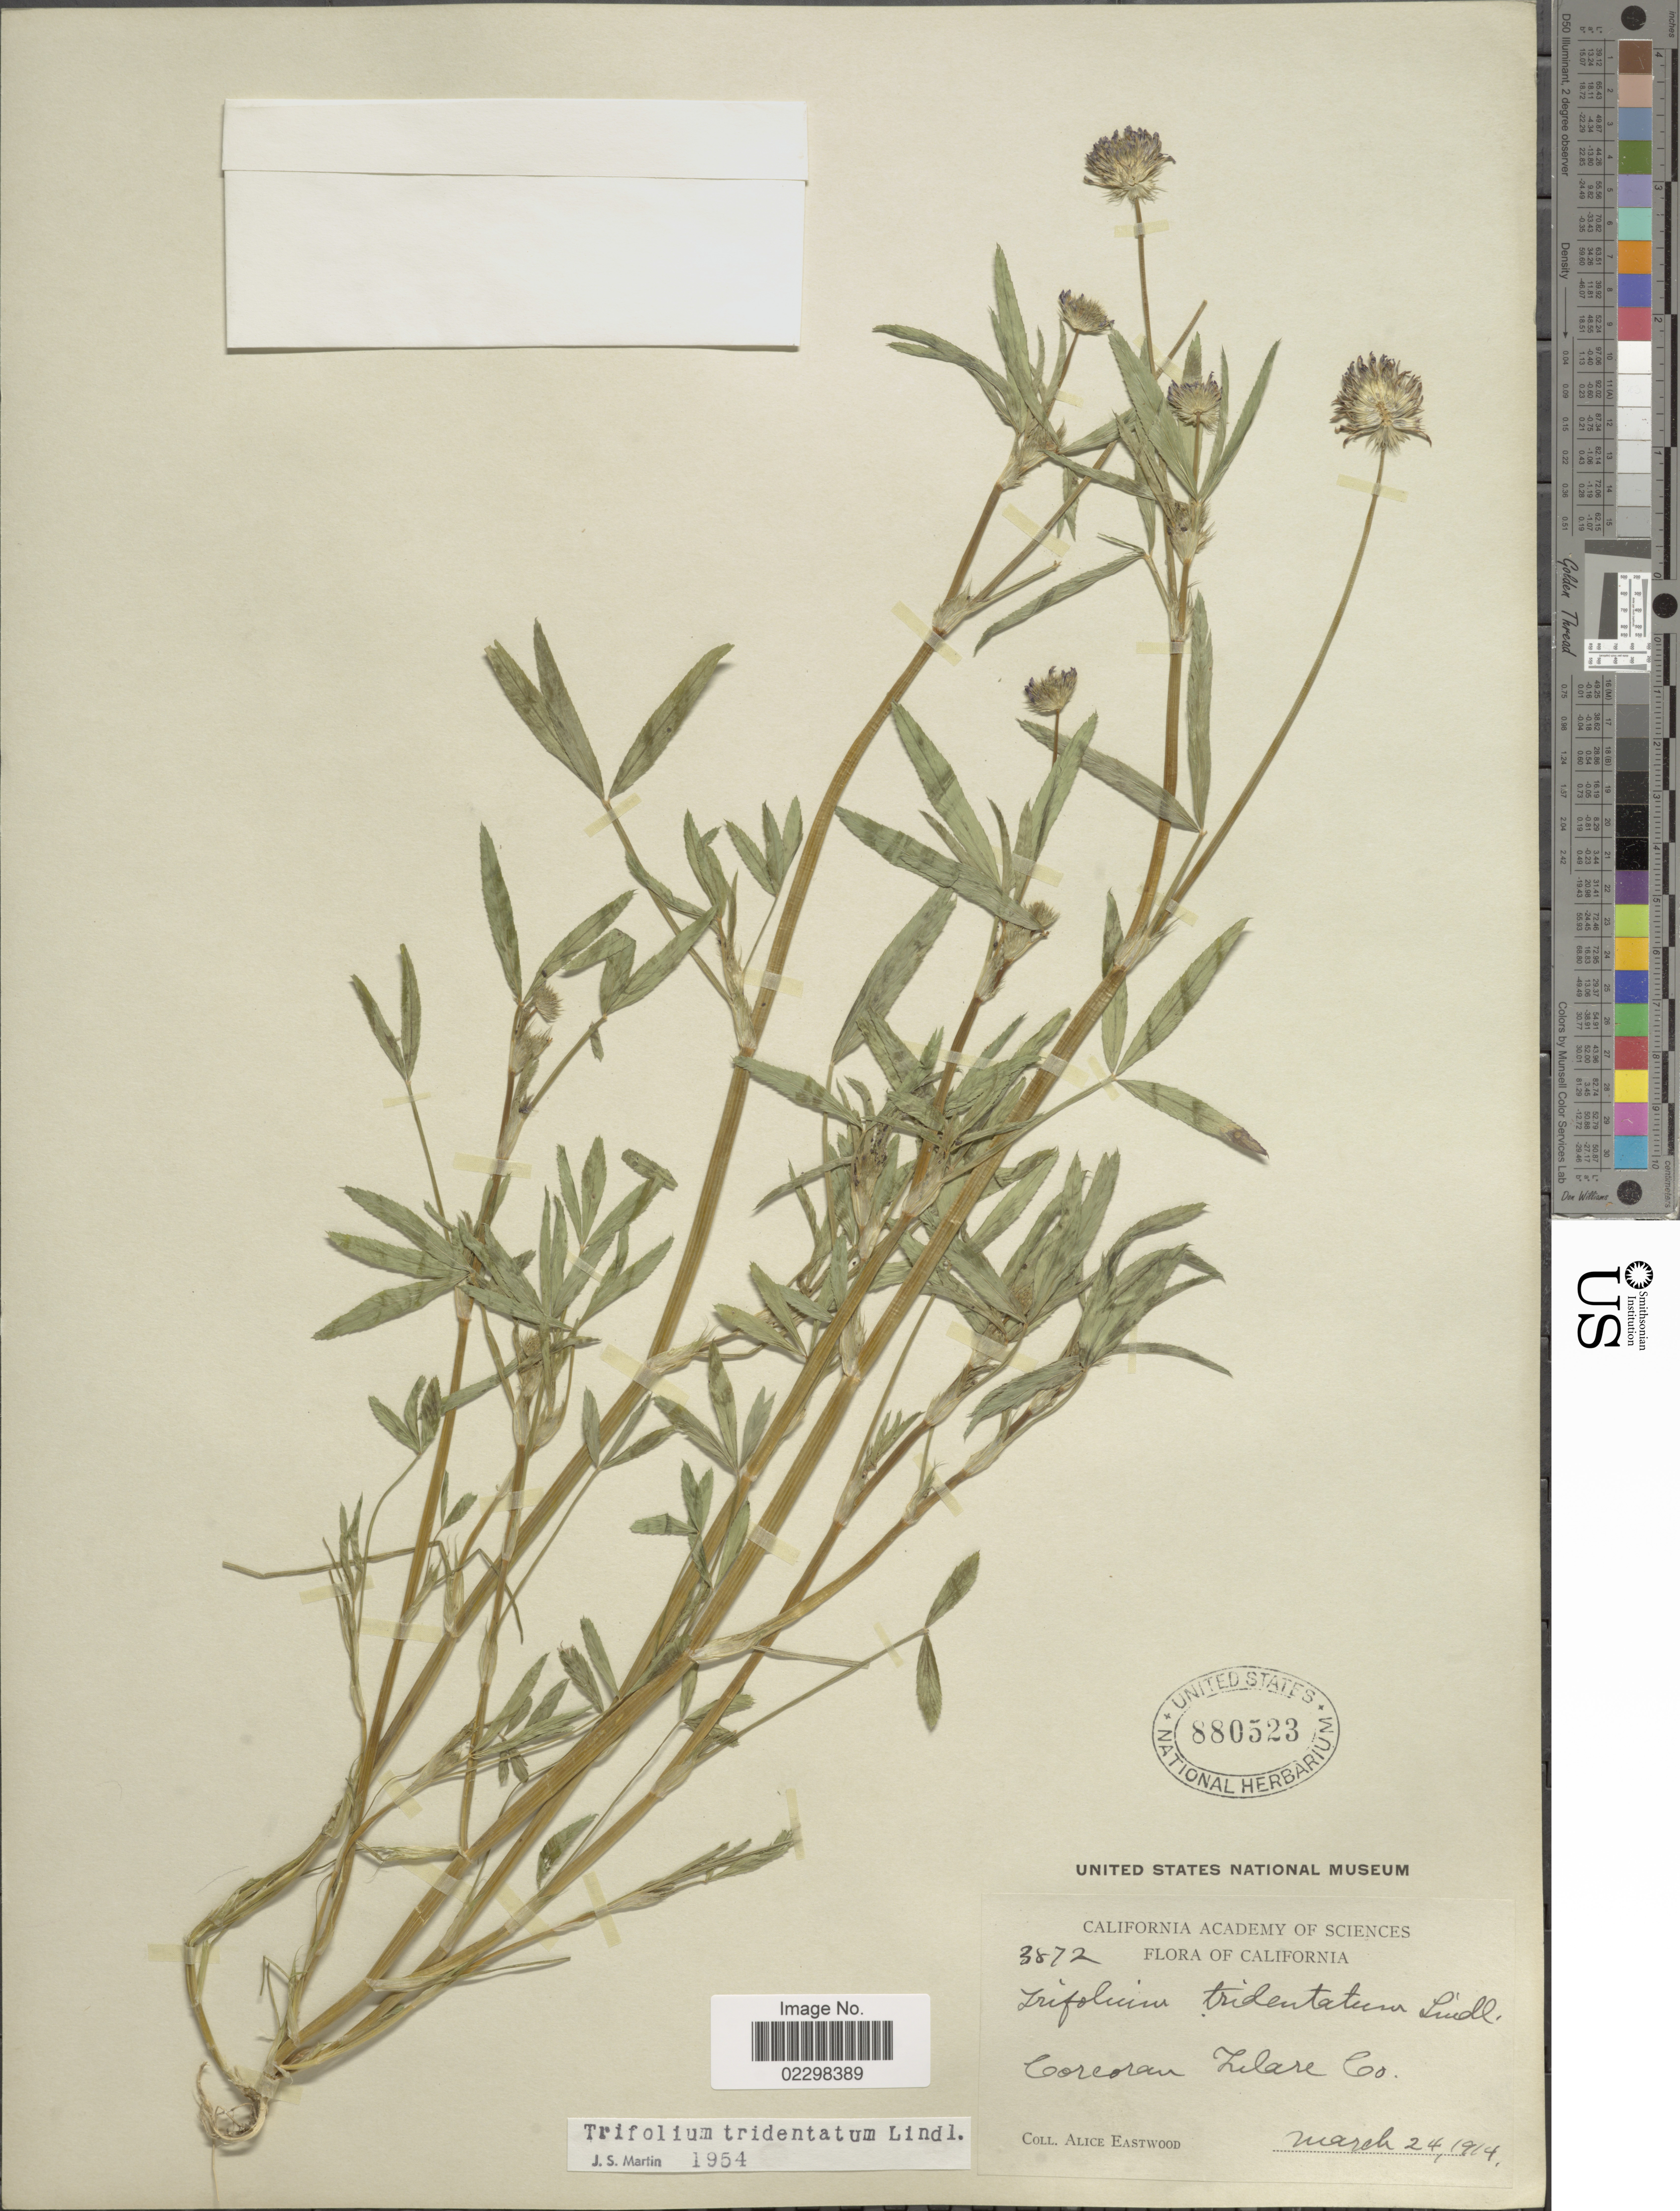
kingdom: Plantae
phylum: Tracheophyta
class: Magnoliopsida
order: Fabales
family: Fabaceae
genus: Trifolium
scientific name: Trifolium tridentatum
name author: Lindl.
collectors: A. Eastwood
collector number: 3872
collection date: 1914-03-24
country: United States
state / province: California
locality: California. Coreoran Zilare Co.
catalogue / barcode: US 880523